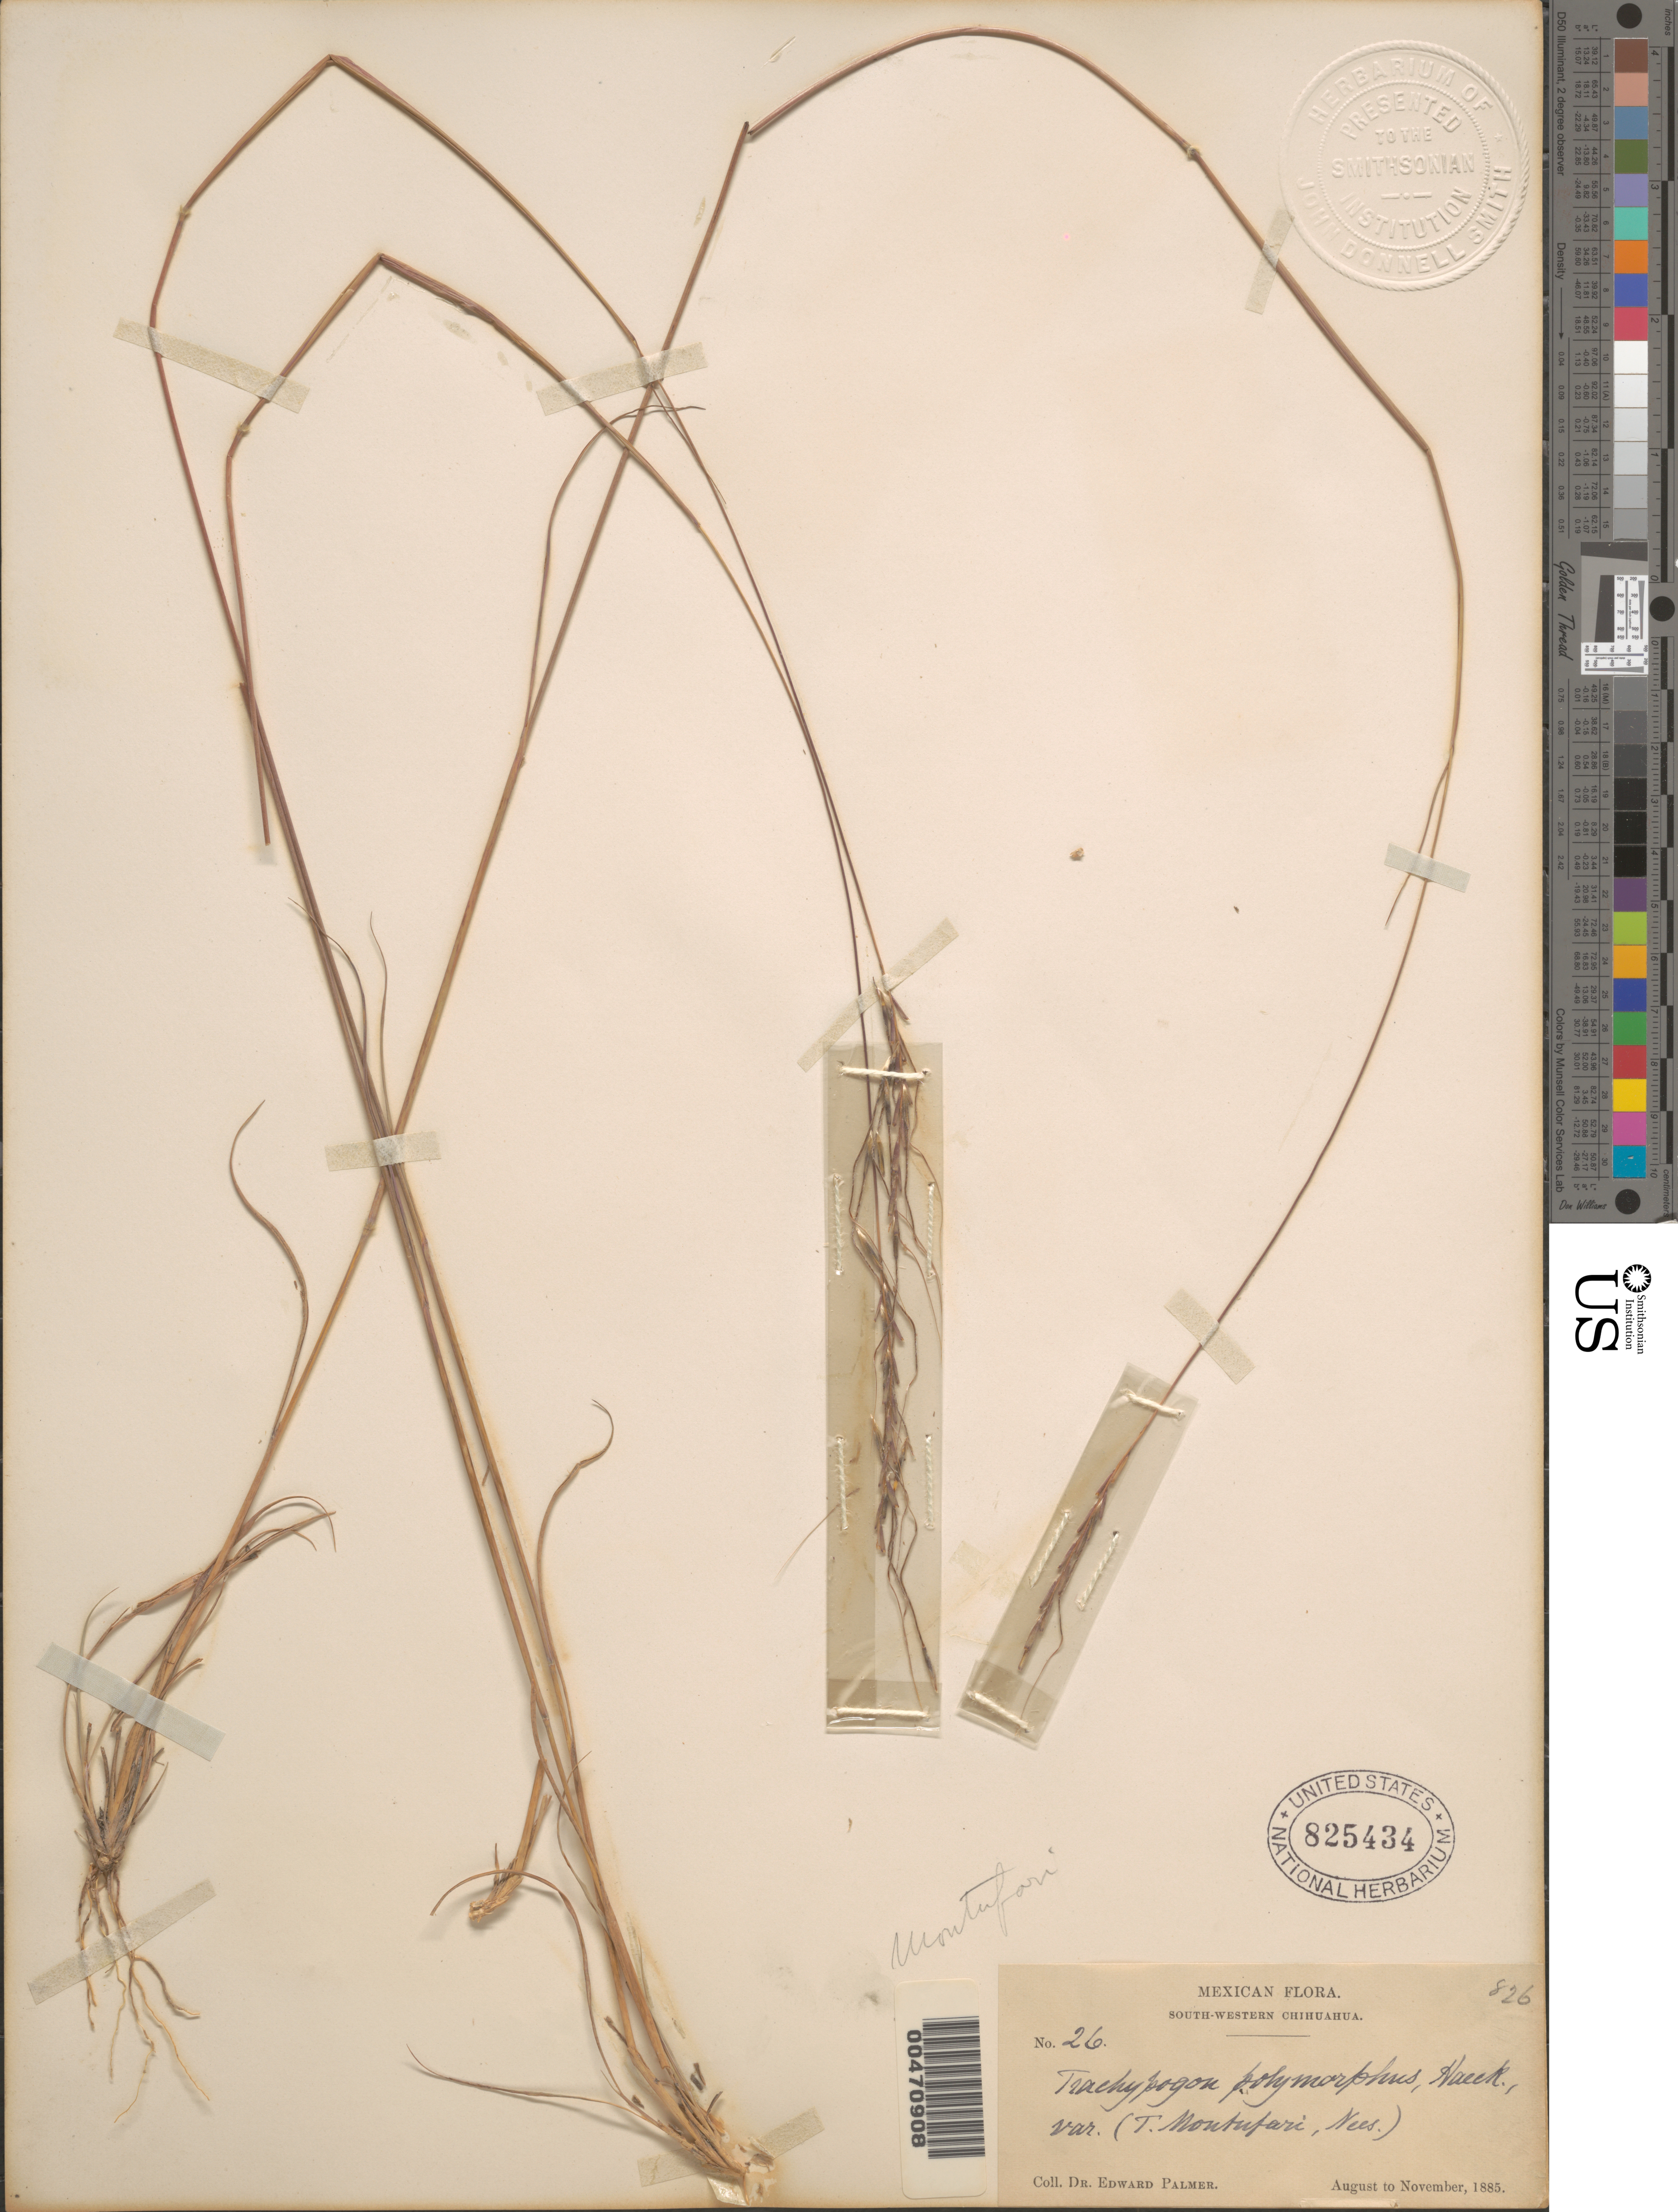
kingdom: Plantae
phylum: Tracheophyta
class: Liliopsida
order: Poales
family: Poaceae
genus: Trachypogon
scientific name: Trachypogon montufari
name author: (Kunth) Nees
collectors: E. Palmer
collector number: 26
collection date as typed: Aug 1885 to Nov 1885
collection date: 1885-08/1885-11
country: Mexico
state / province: Chihuahua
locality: South-western Chihuahua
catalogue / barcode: US 825434